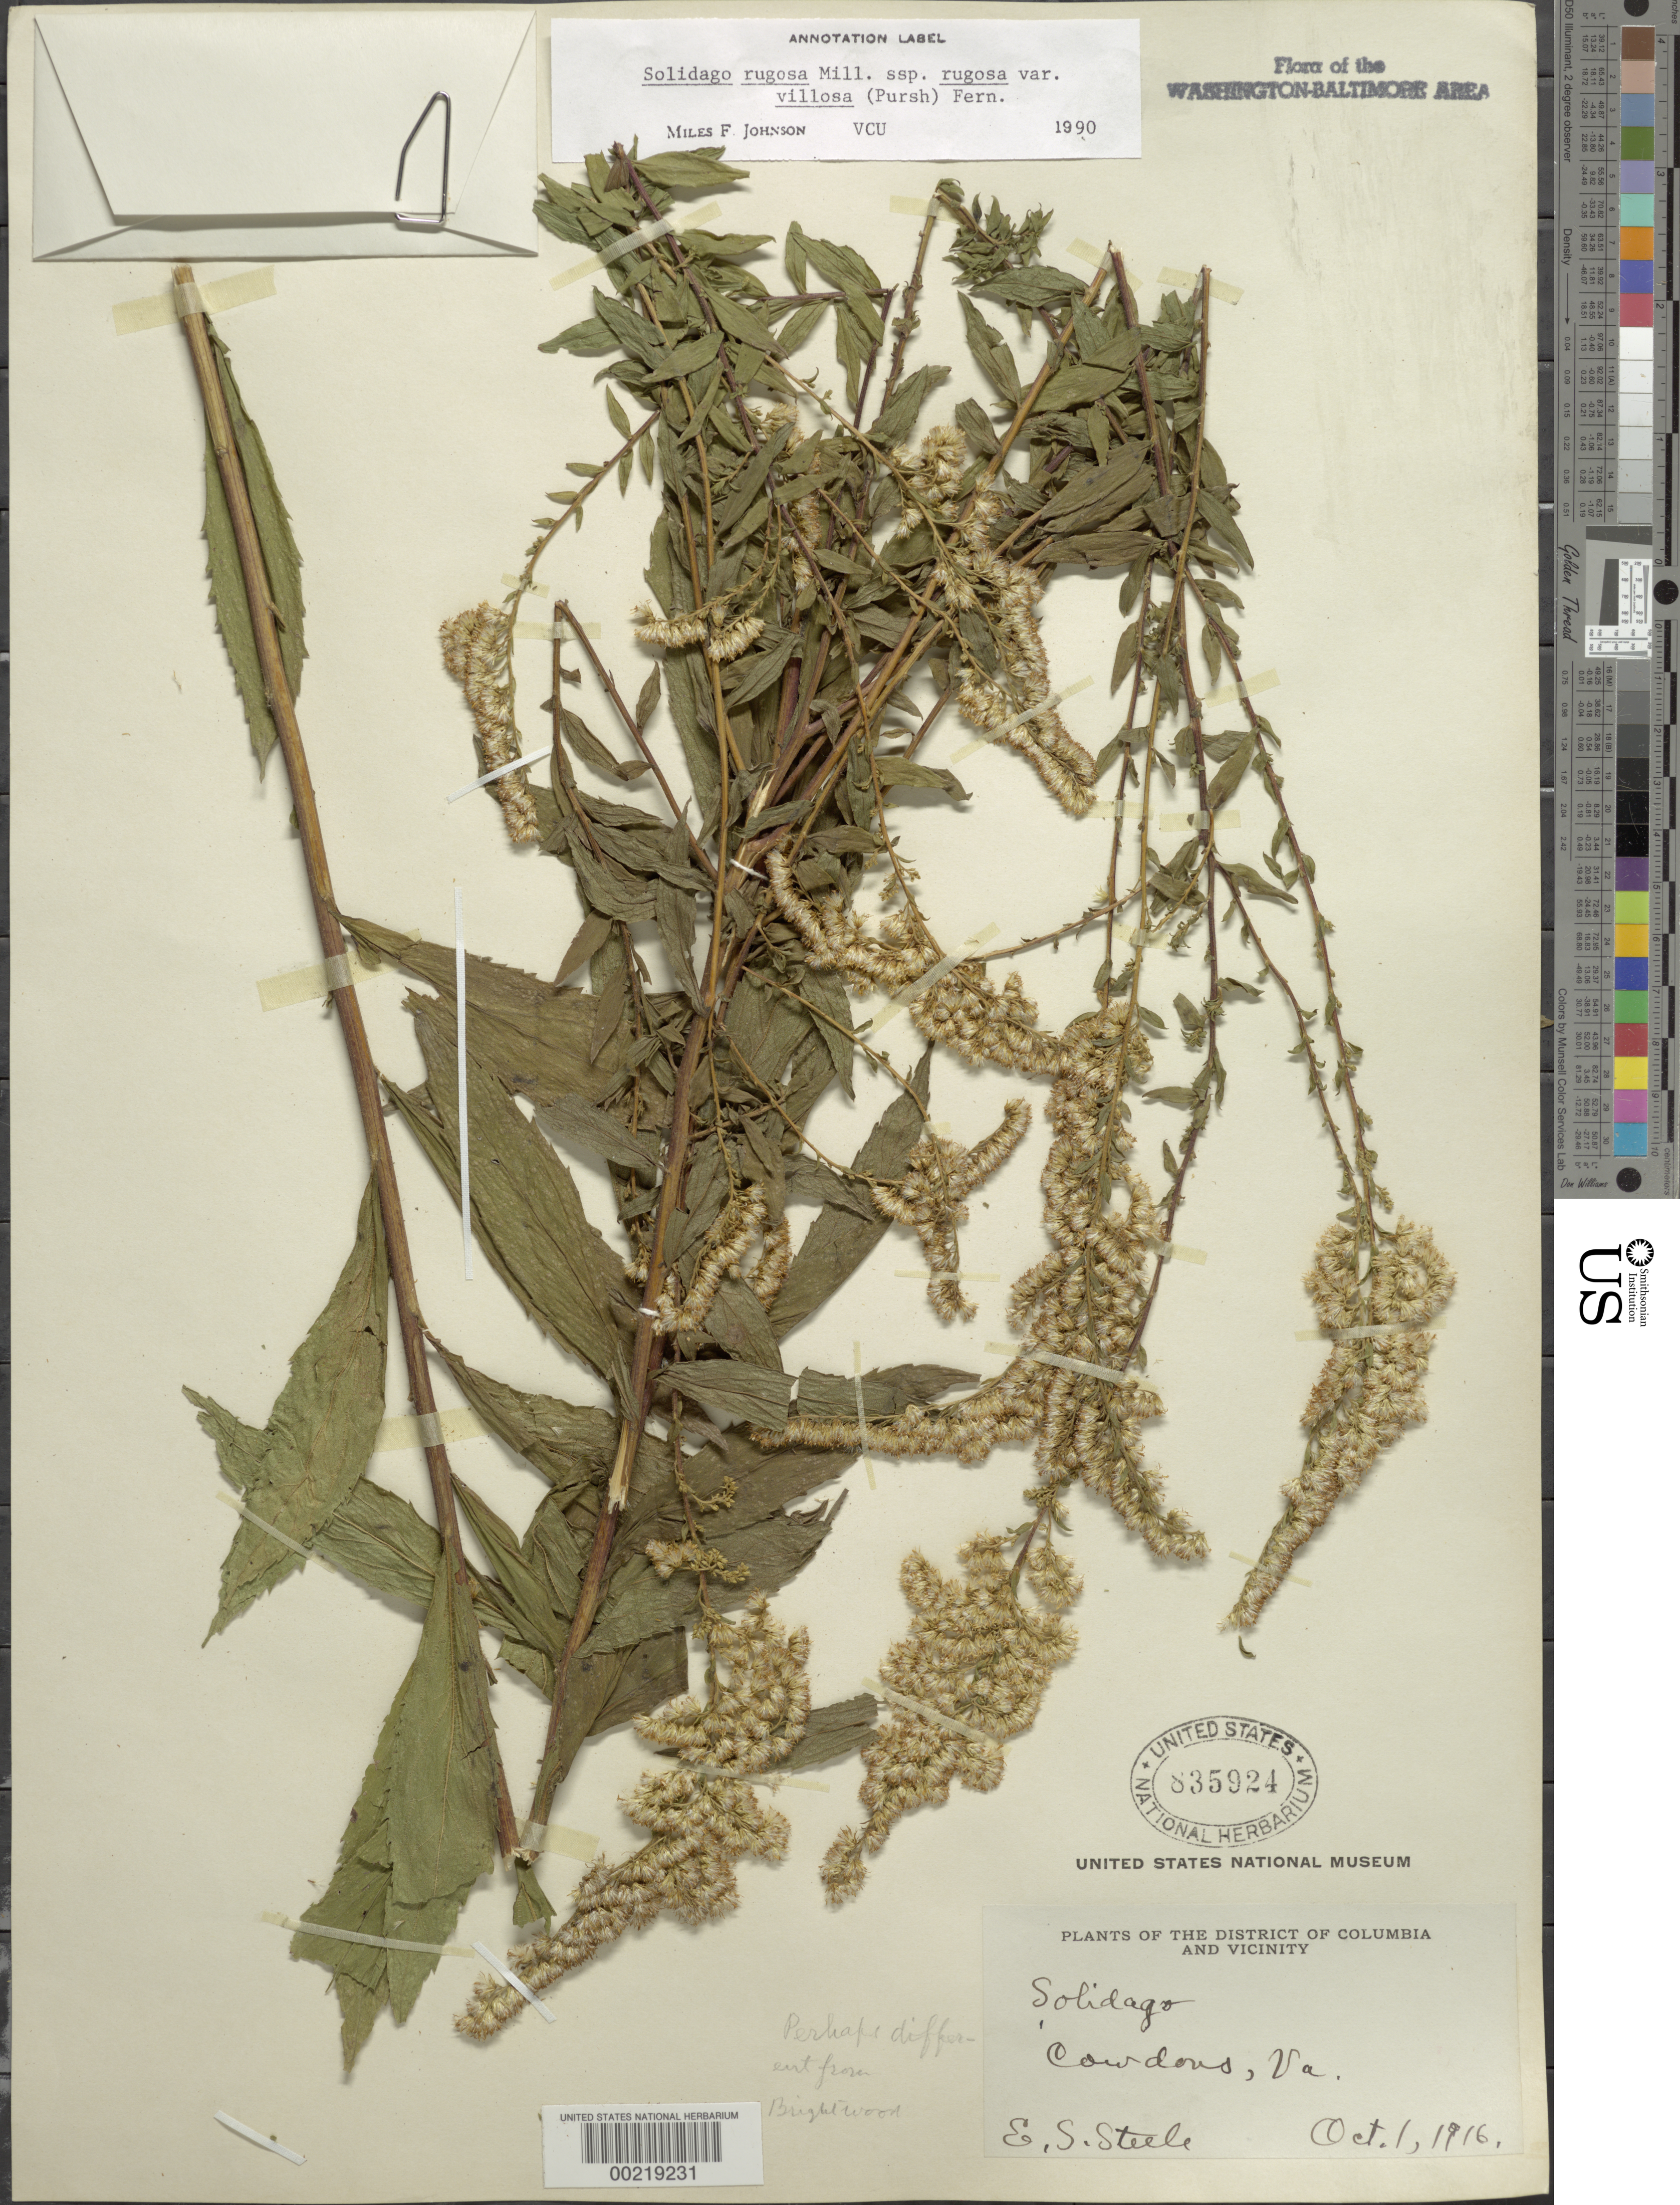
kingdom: Plantae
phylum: Tracheophyta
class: Magnoliopsida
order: Asterales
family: Asteraceae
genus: Solidago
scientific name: Solidago rugosa var. villosa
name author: Mill.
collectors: E. Steele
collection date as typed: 01 Oct 1916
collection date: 1916-10-01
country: United States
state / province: Virginia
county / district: Arlington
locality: Cowdons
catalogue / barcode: US 835924